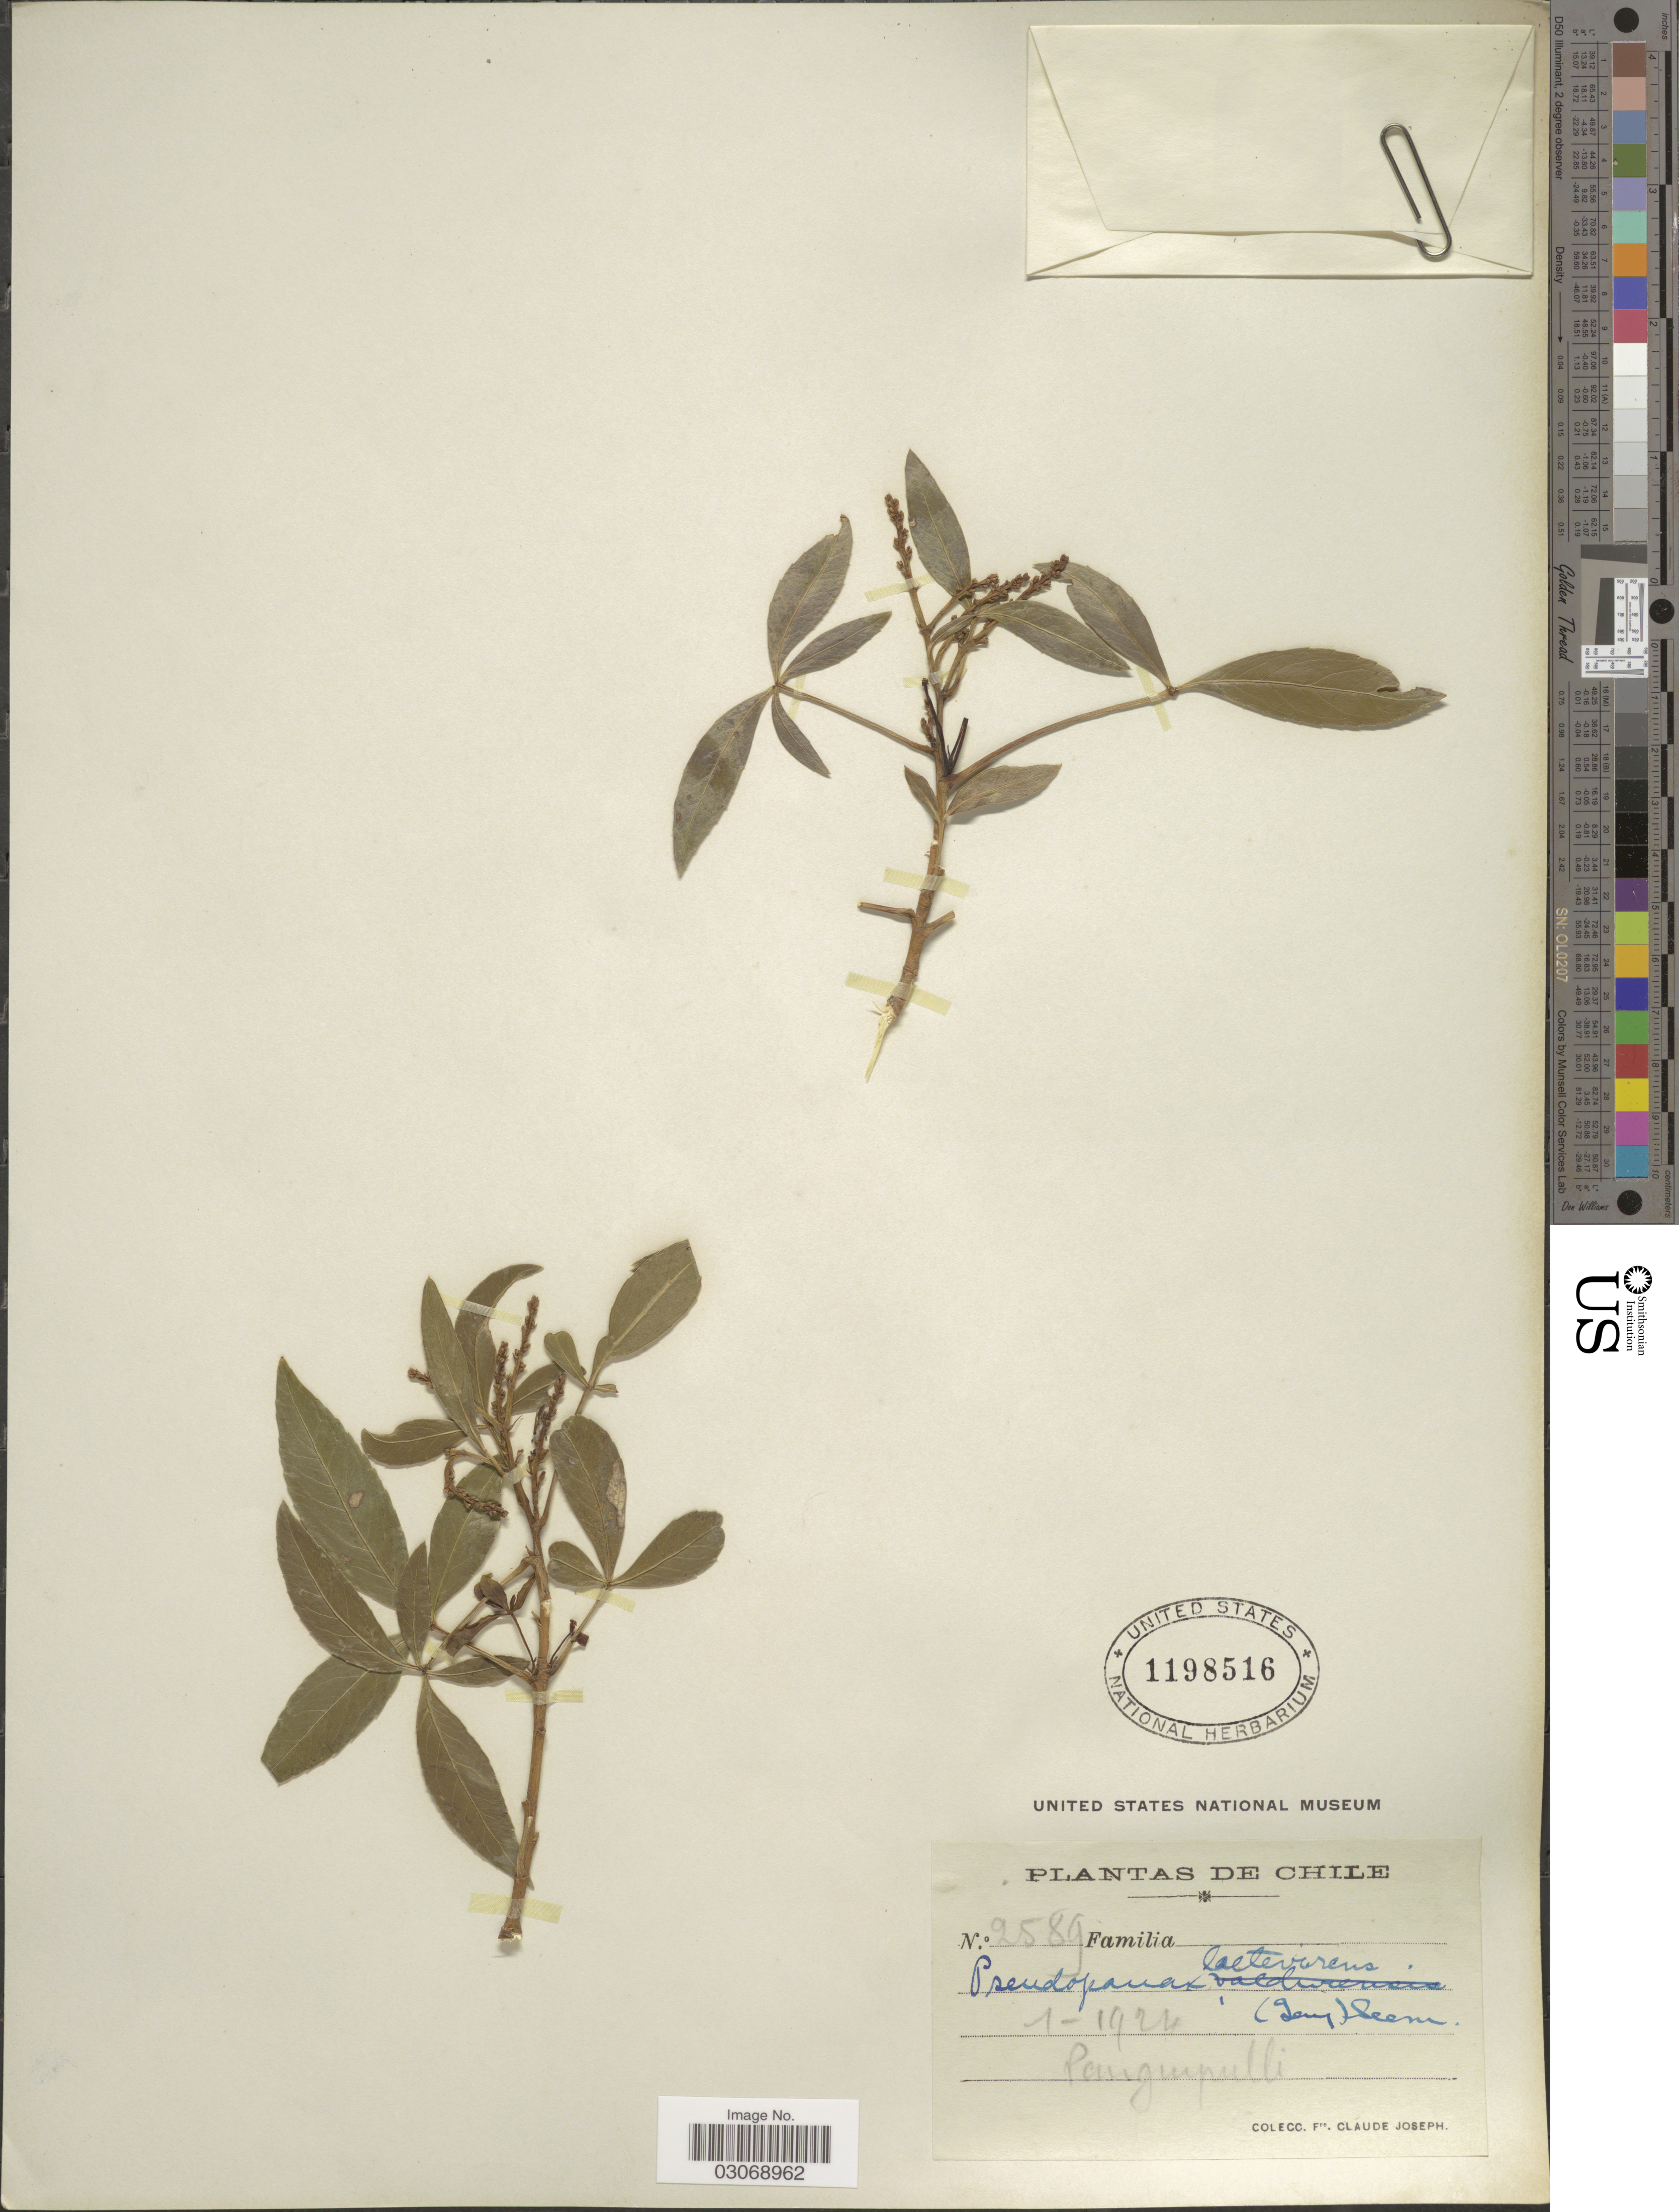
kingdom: Plantae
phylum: Tracheophyta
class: Magnoliopsida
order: Apiales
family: Araliaceae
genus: Pseudopanax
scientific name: Pseudopanax laetevirens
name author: (Gay) Baill.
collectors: Bro. Claude-Joseph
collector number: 2589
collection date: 1924-01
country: Chile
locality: Panguipulli.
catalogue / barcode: US 1198516